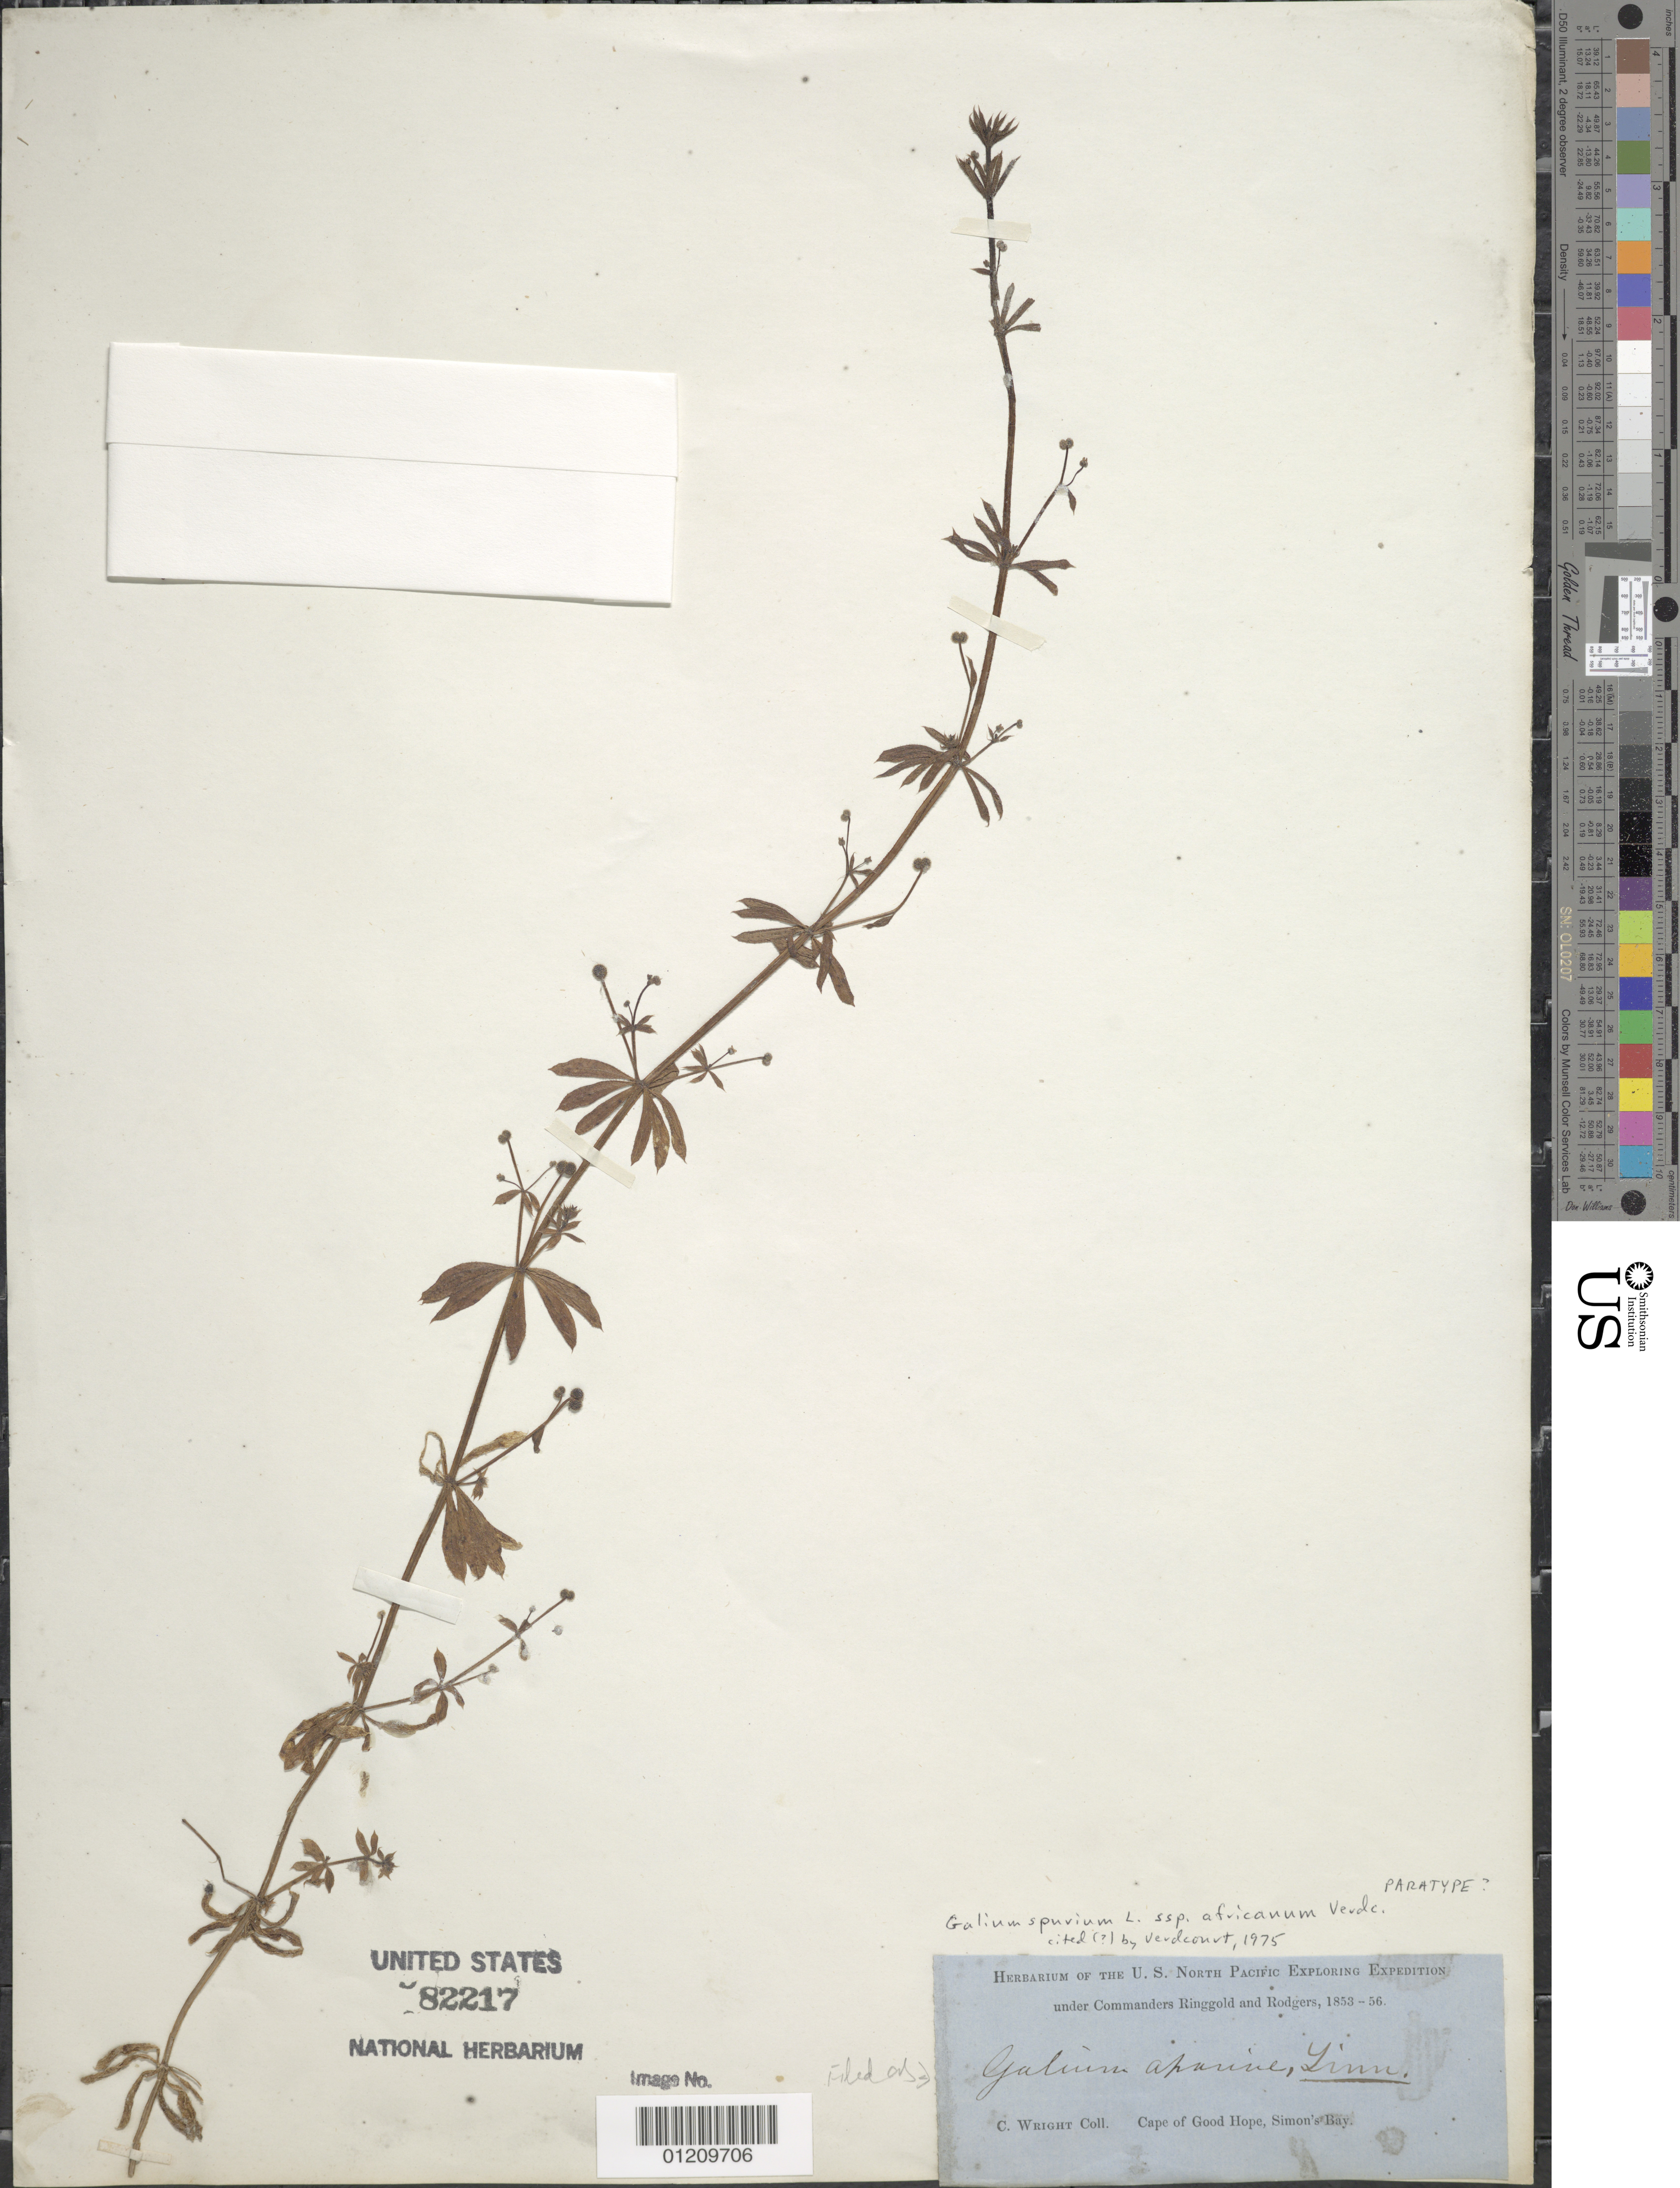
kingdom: Plantae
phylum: Tracheophyta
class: Magnoliopsida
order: Gentianales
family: Rubiaceae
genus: Galium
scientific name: Galium aparine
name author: L.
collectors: C. Wright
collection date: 1853/1856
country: South Africa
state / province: Western Cape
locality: Cape of Good Hope, Simon's Bay.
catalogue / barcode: US 82217